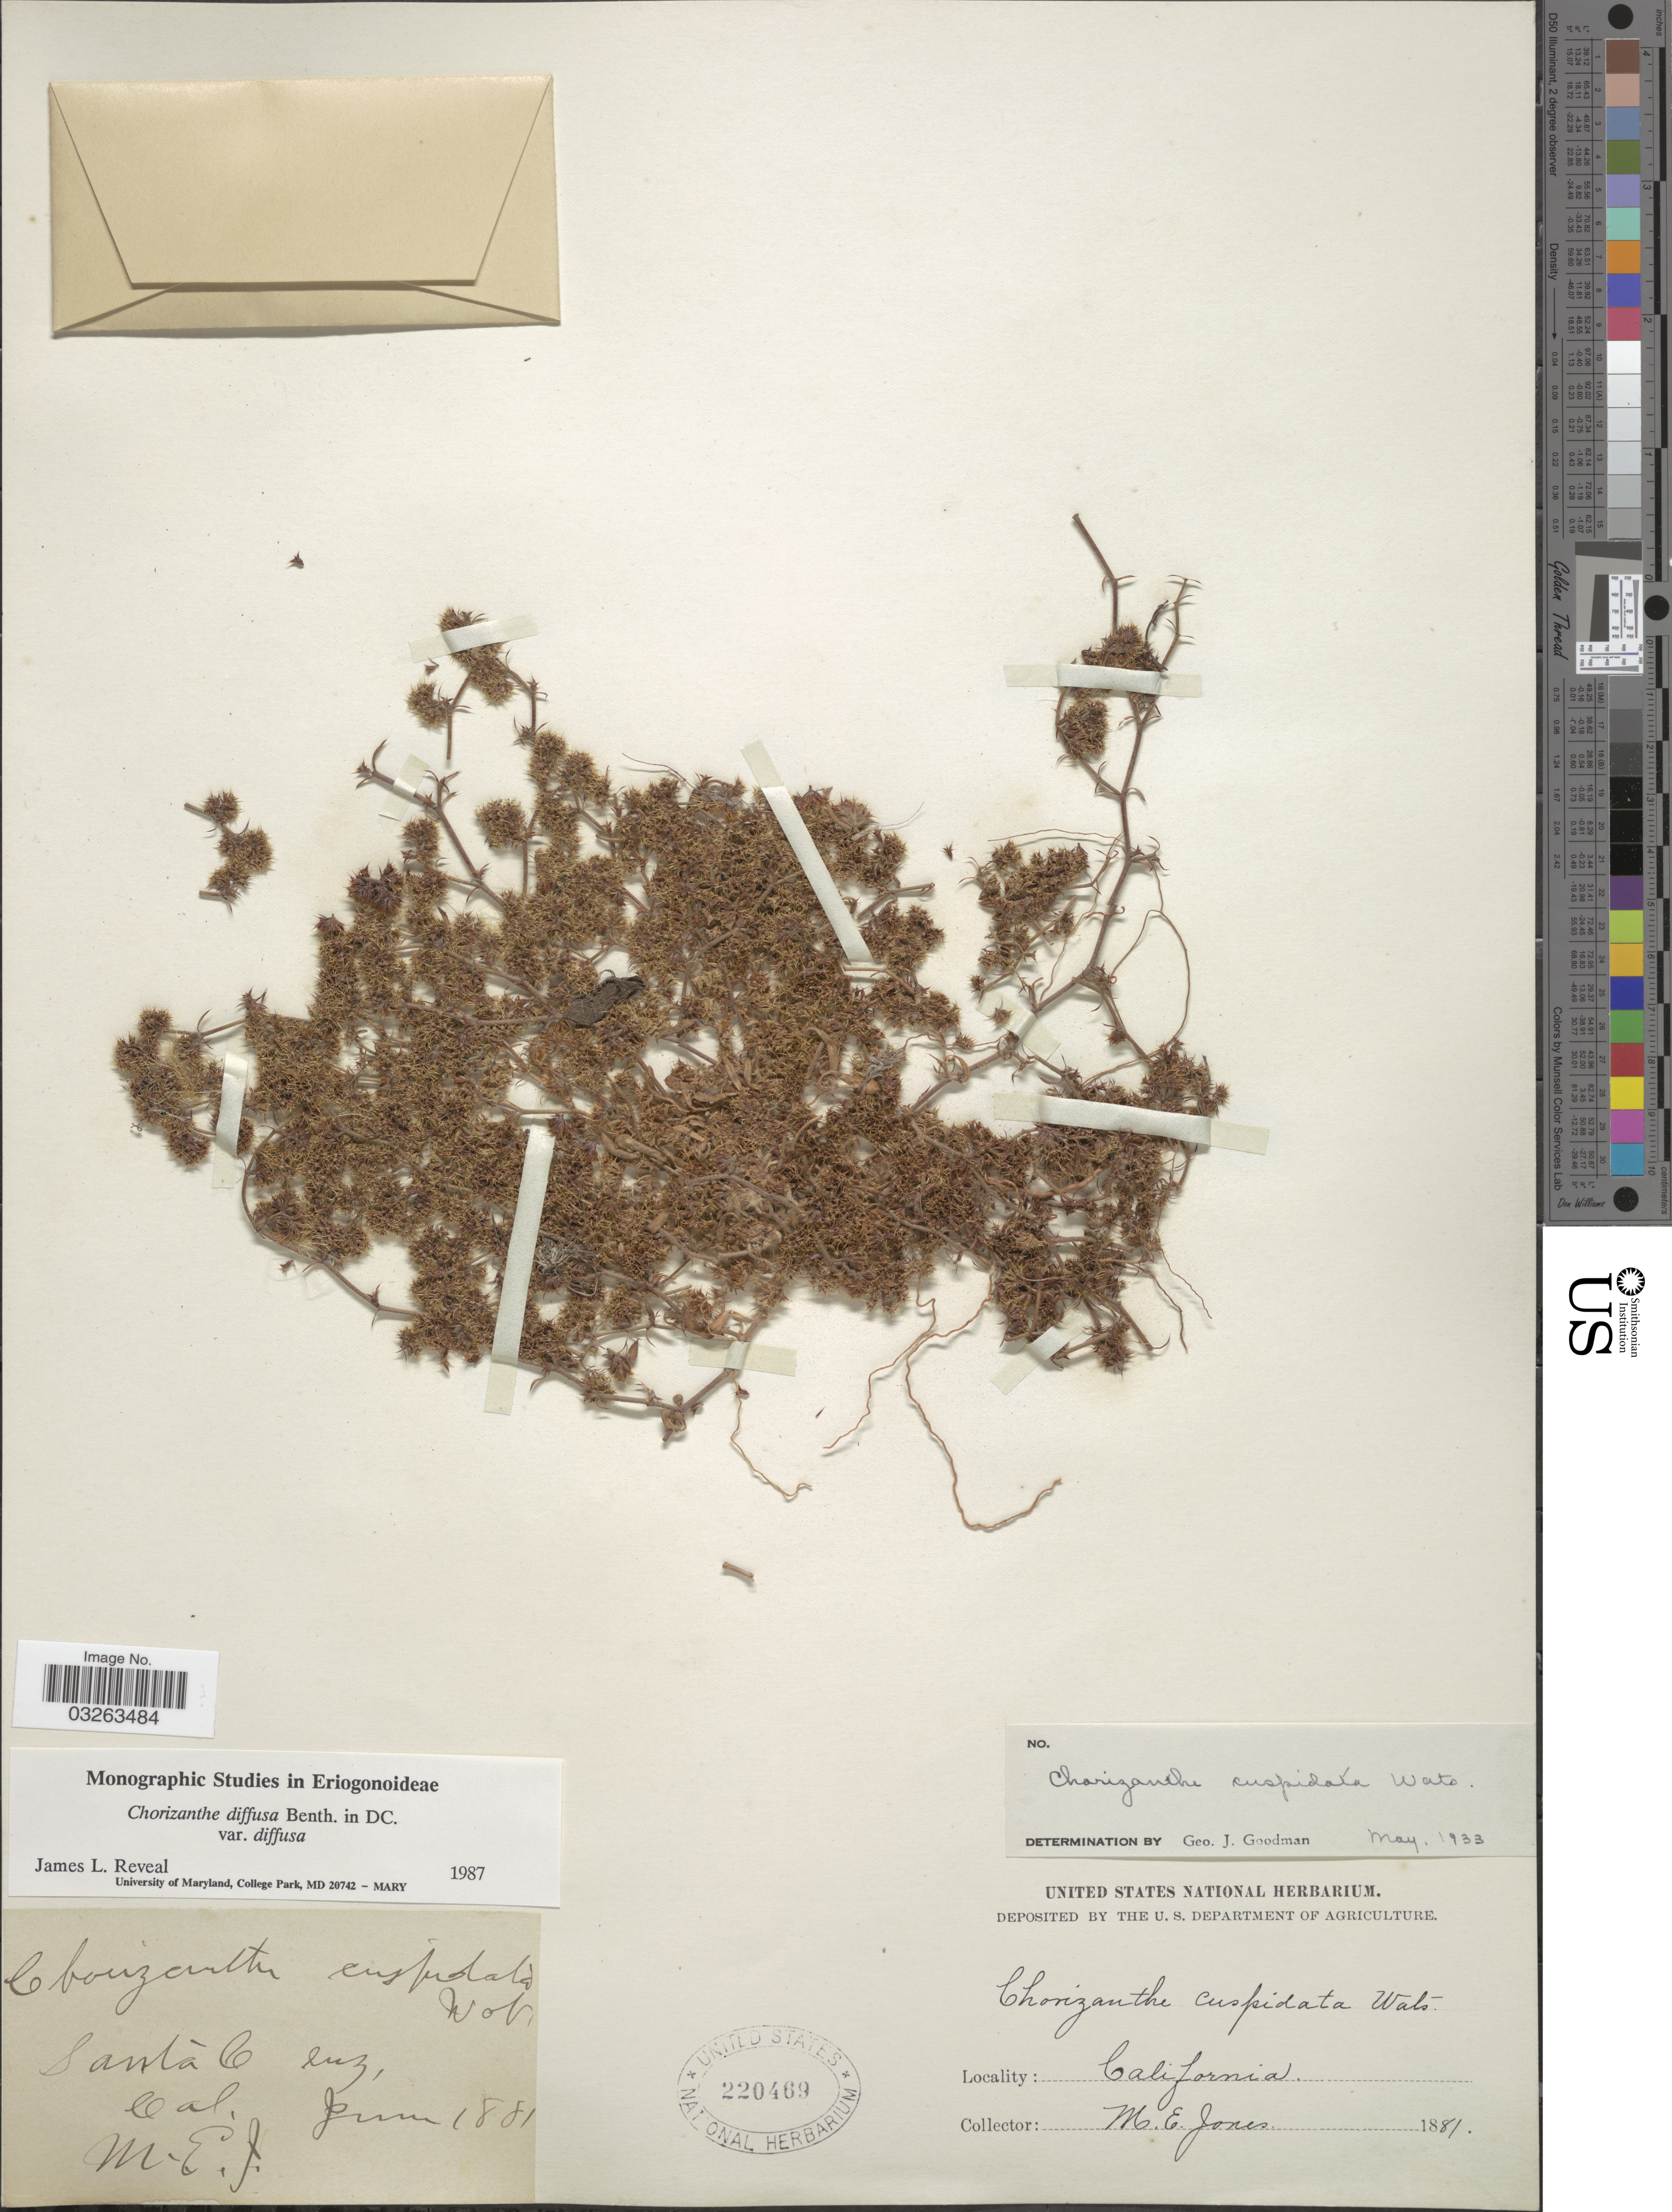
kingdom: Plantae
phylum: Tracheophyta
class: Magnoliopsida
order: Caryophyllales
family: Polygonaceae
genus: Chorizanthe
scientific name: Chorizanthe diffusa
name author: Benth.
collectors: M. E. Jones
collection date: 1881-06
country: United States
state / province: California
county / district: Santa Cruz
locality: Santa Cruz.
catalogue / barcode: US 220469